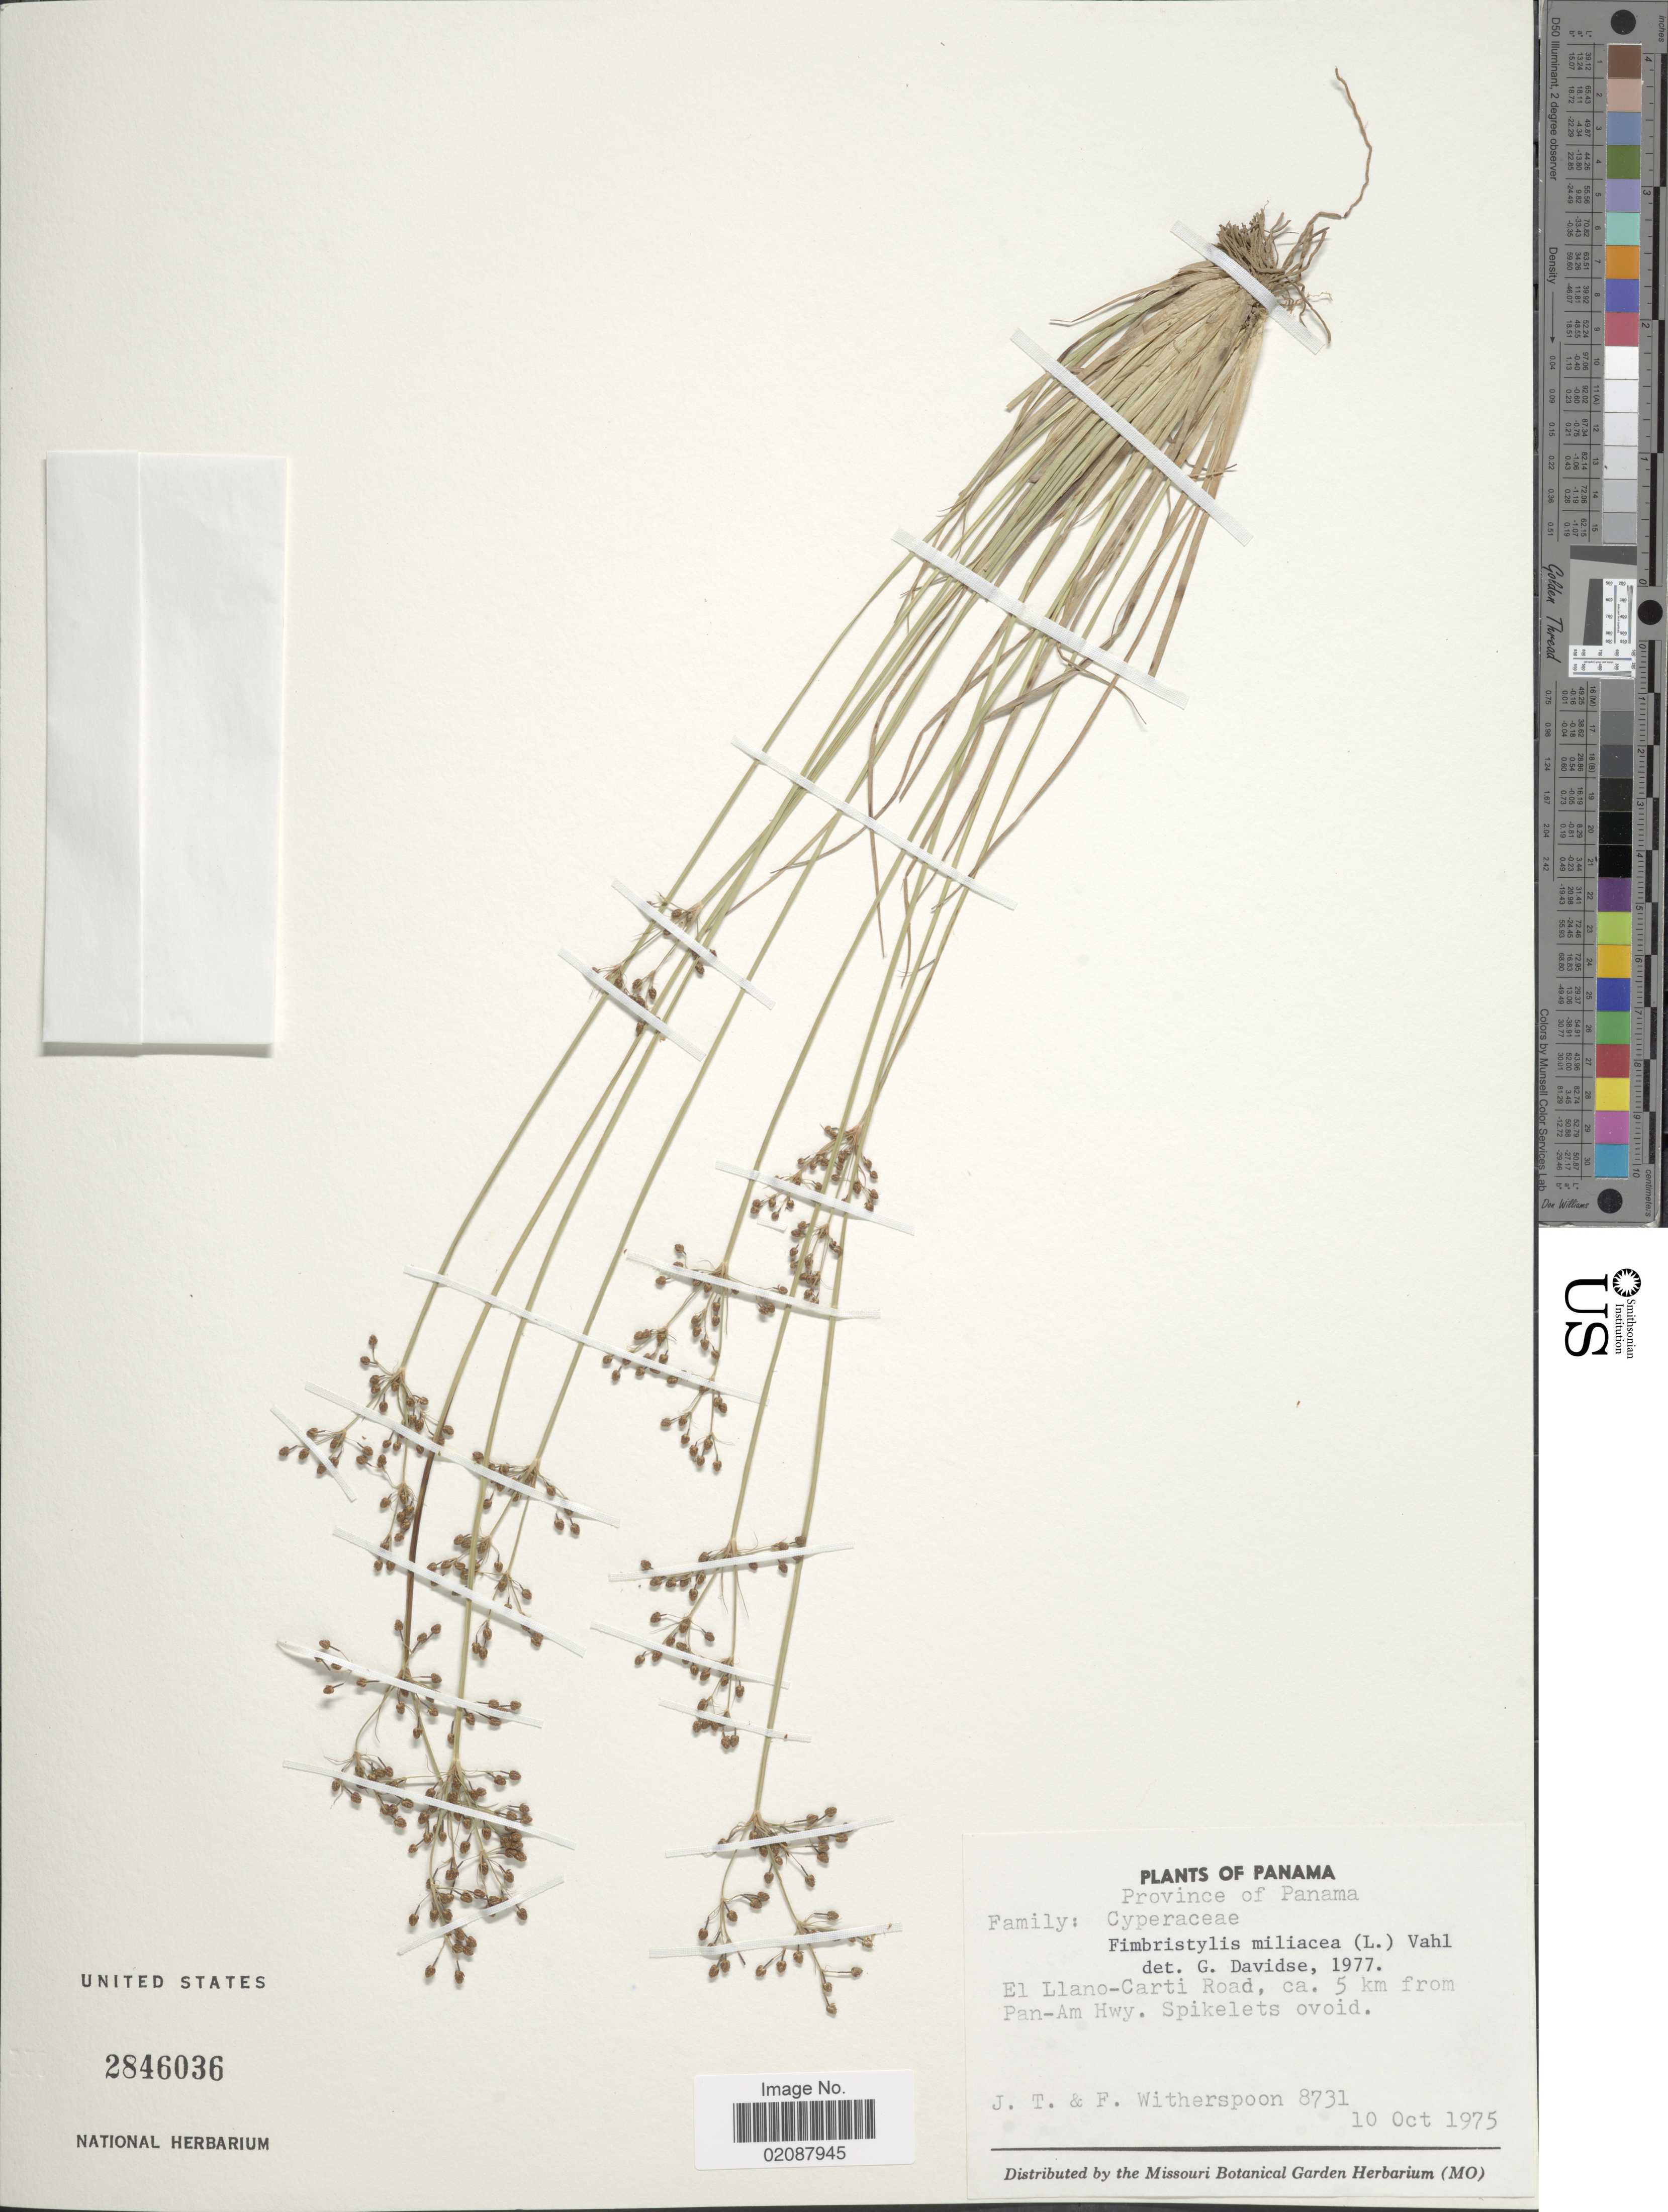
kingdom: Plantae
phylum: Tracheophyta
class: Liliopsida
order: Poales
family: Cyperaceae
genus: Fimbristylis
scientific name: Fimbristylis littoralis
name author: Gaudich.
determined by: Strong, M. T., (US), Smithsonian Institution - National Museum of Natural History (UNITED STATES)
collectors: J. Witherspoon & F. Witherspoon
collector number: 8731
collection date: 1975-10-10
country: Panama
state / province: Panamá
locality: Province of Panama. El Llano-Carti Road, ca. 5 km from Pan-Am Hwy.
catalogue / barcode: US 2846036